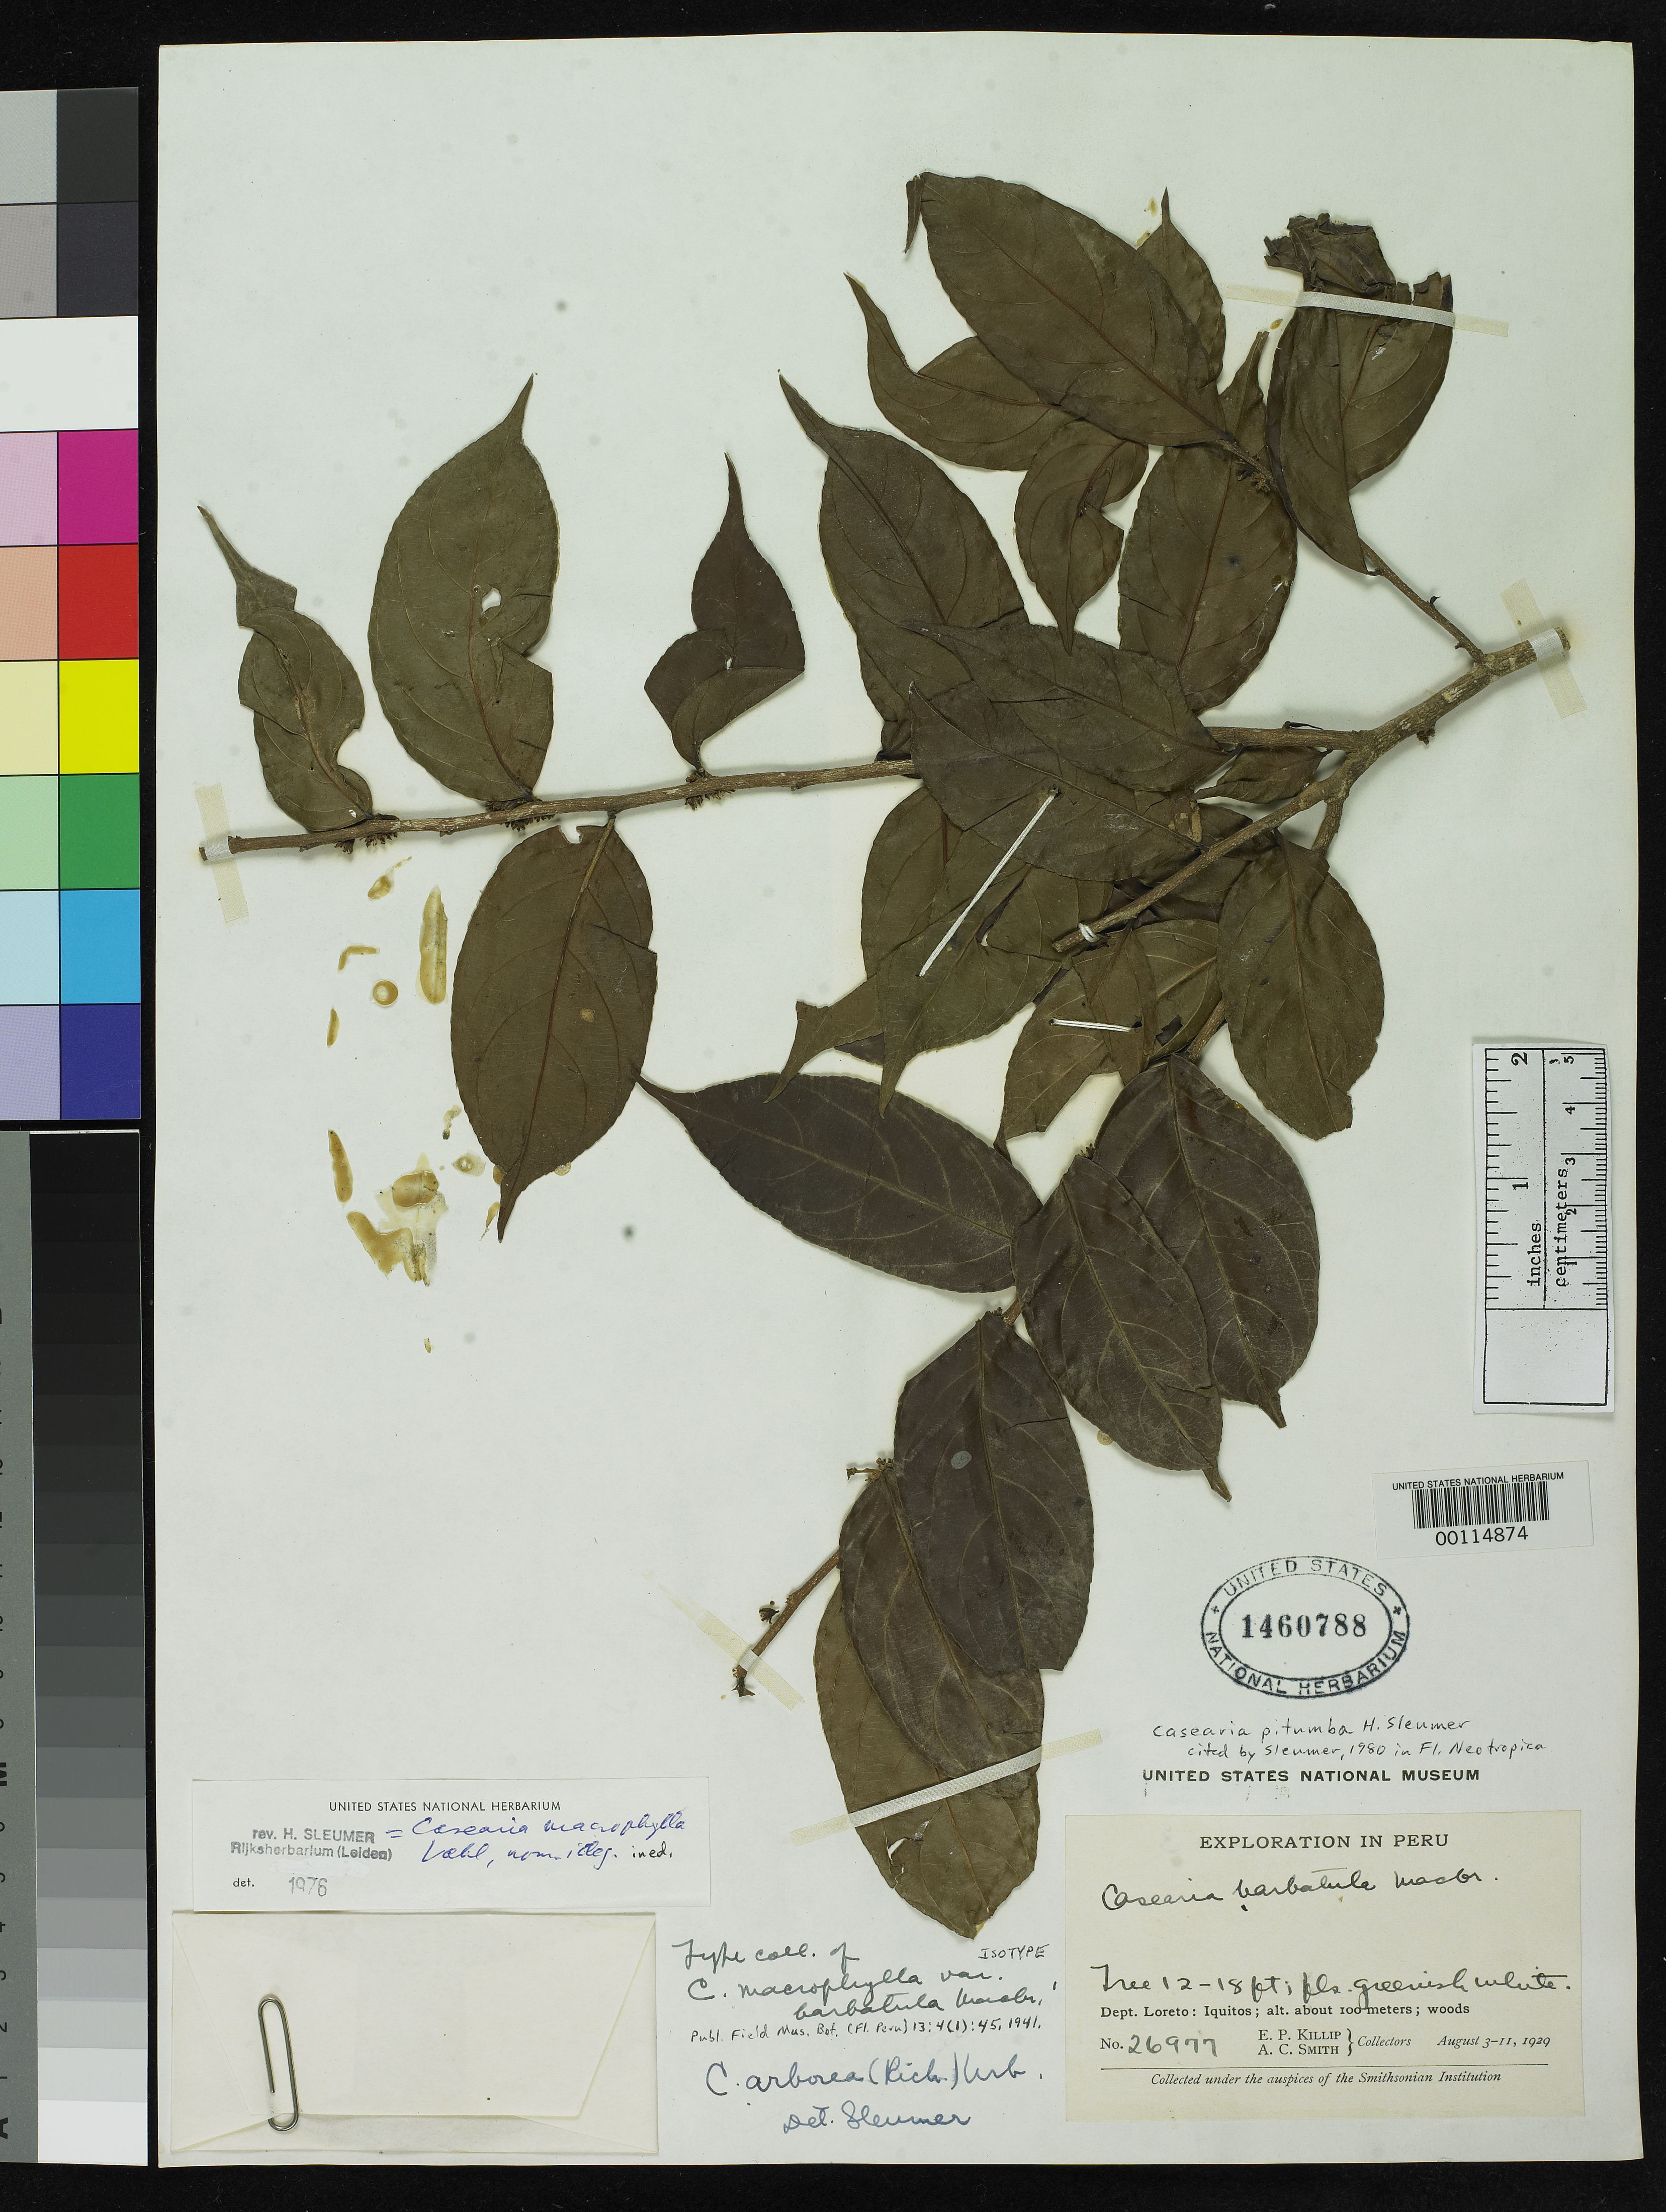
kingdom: Plantae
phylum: Tracheophyta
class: Magnoliopsida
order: Malpighiales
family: Salicaceae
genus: Casearia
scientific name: Casearia macrophylla var. barbatula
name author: J.F. Macbr.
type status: Isotype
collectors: E. P. Killip & A. C. Smith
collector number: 26977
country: Peru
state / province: Loreto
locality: Iquitos.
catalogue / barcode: US 1460788